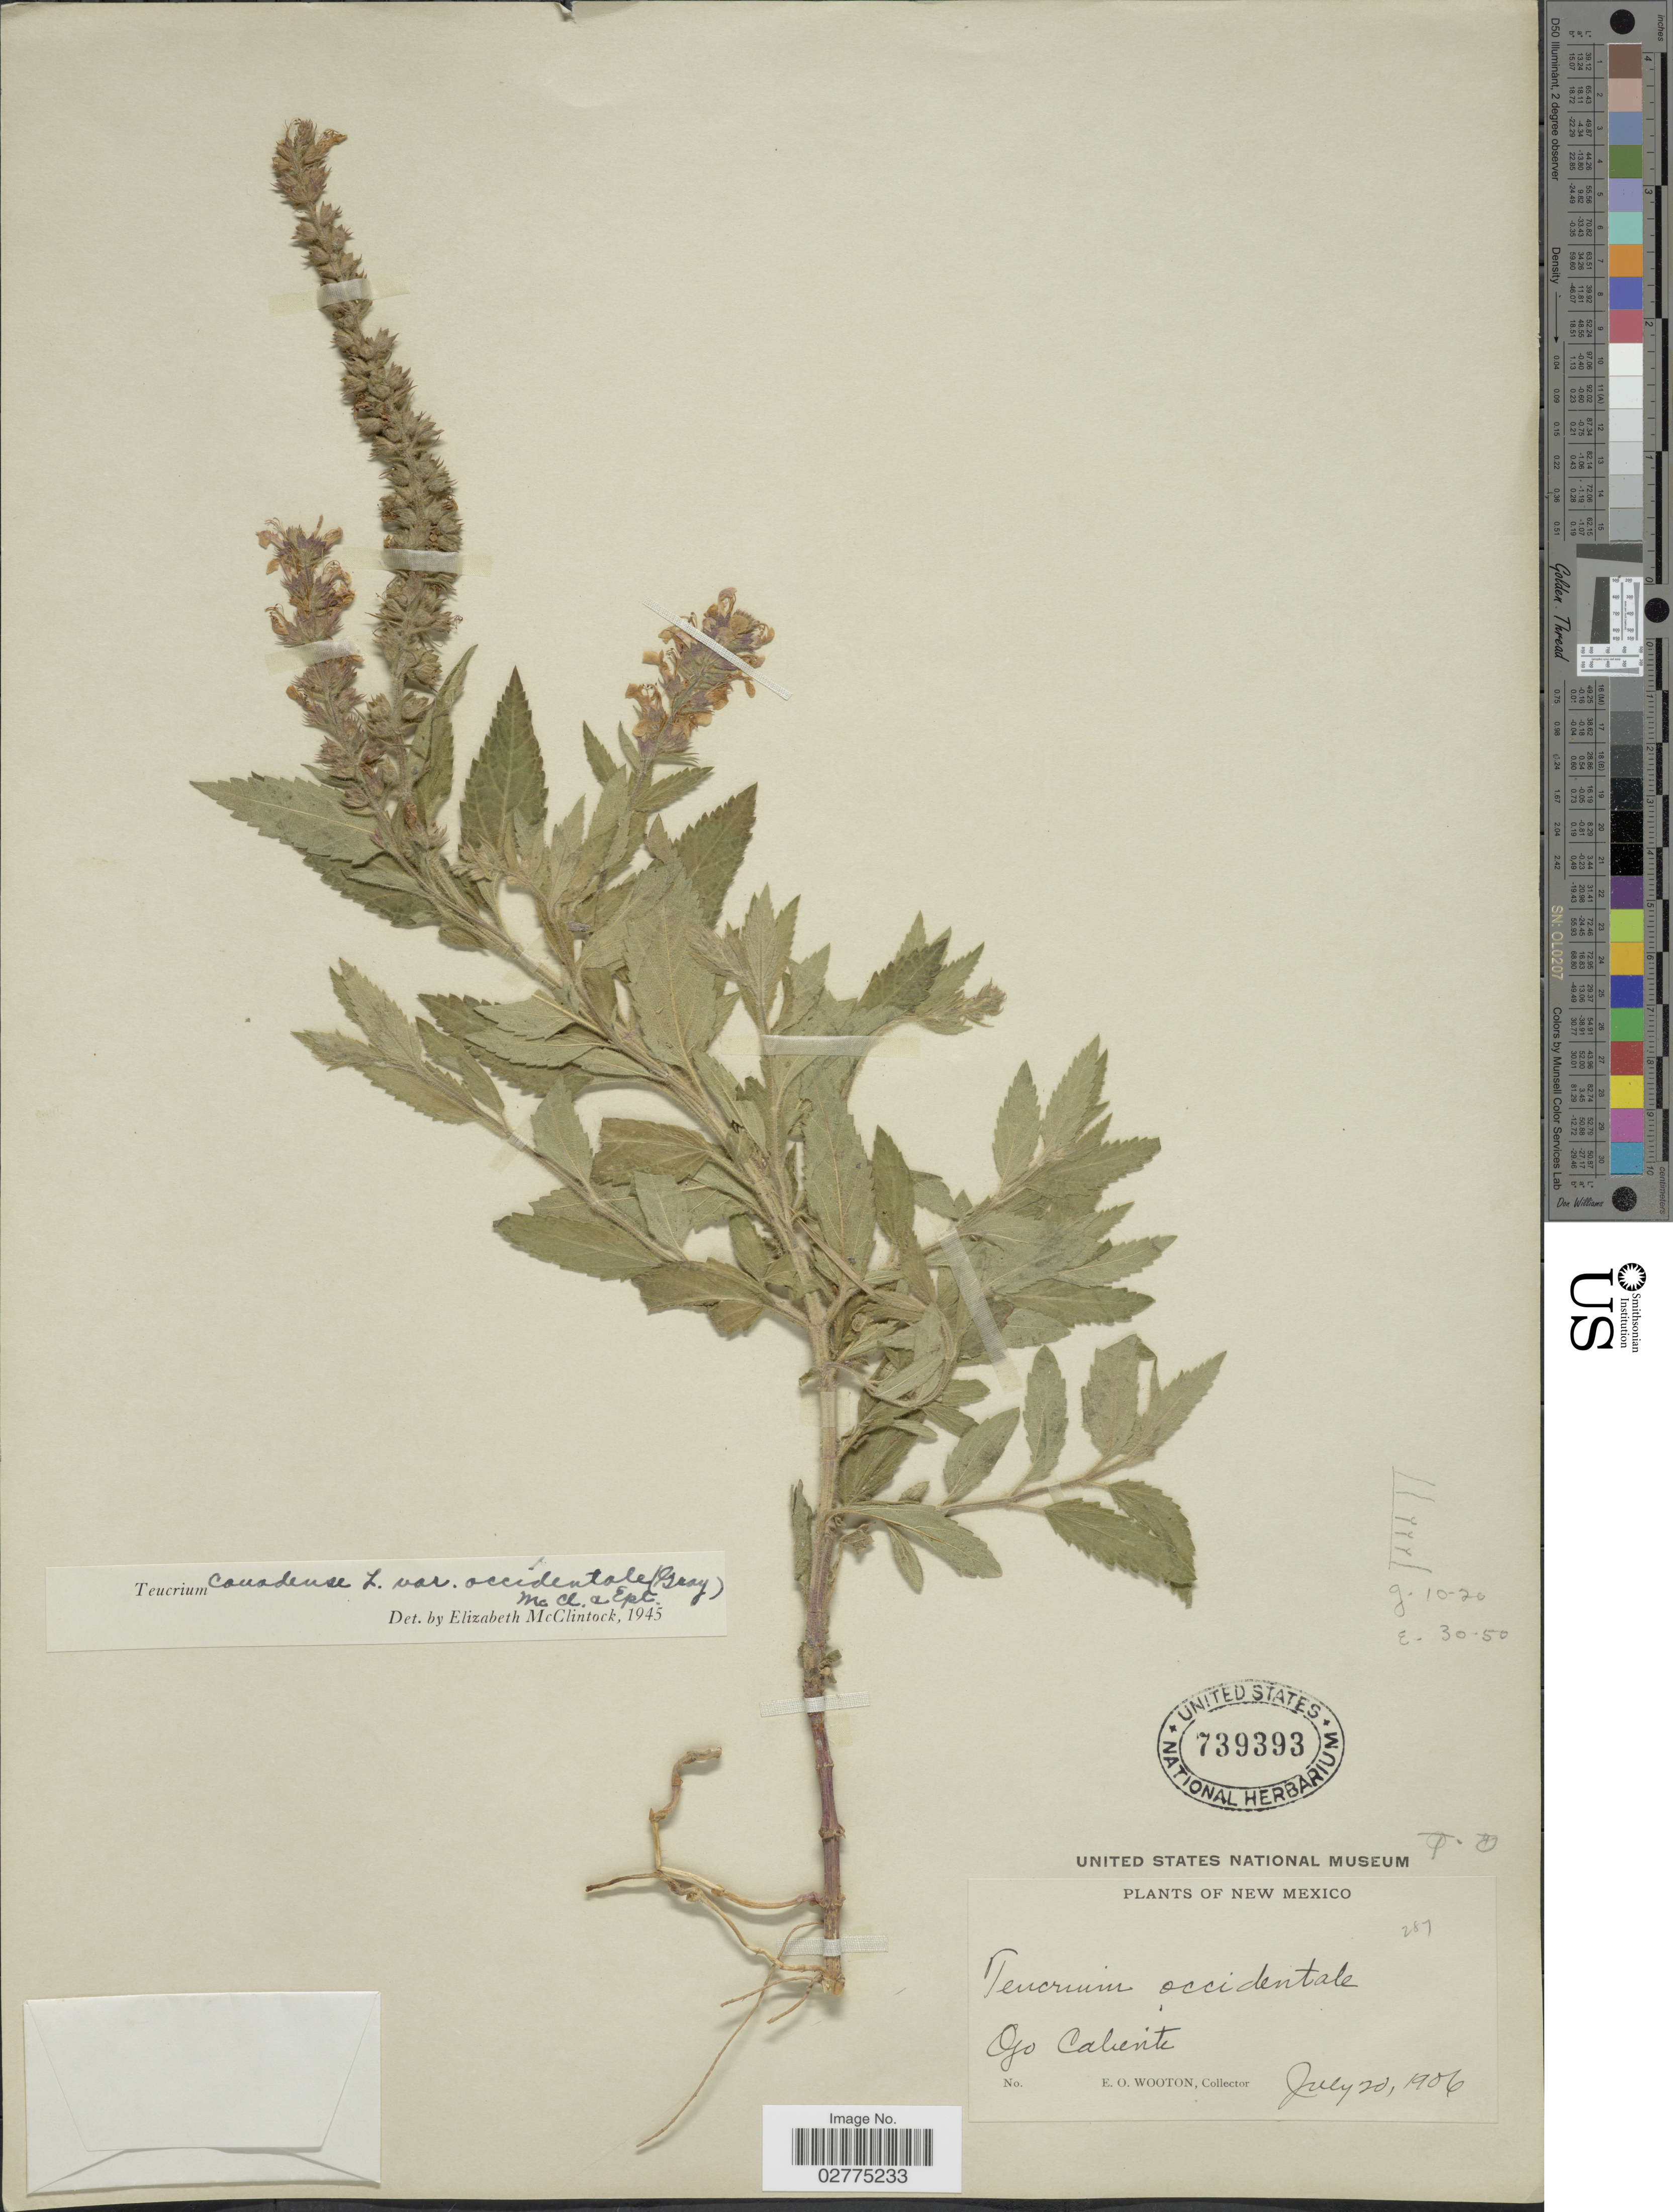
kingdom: Plantae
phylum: Tracheophyta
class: Magnoliopsida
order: Lamiales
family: Lamiaceae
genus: Teucrium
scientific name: Teucrium canadense var. occidentale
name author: (A. Gray) E. M. McClint. & Epling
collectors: E. O. Wooton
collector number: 287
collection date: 1906-07-20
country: United States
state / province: New Mexico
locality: Ojo Caliente.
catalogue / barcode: US 739393